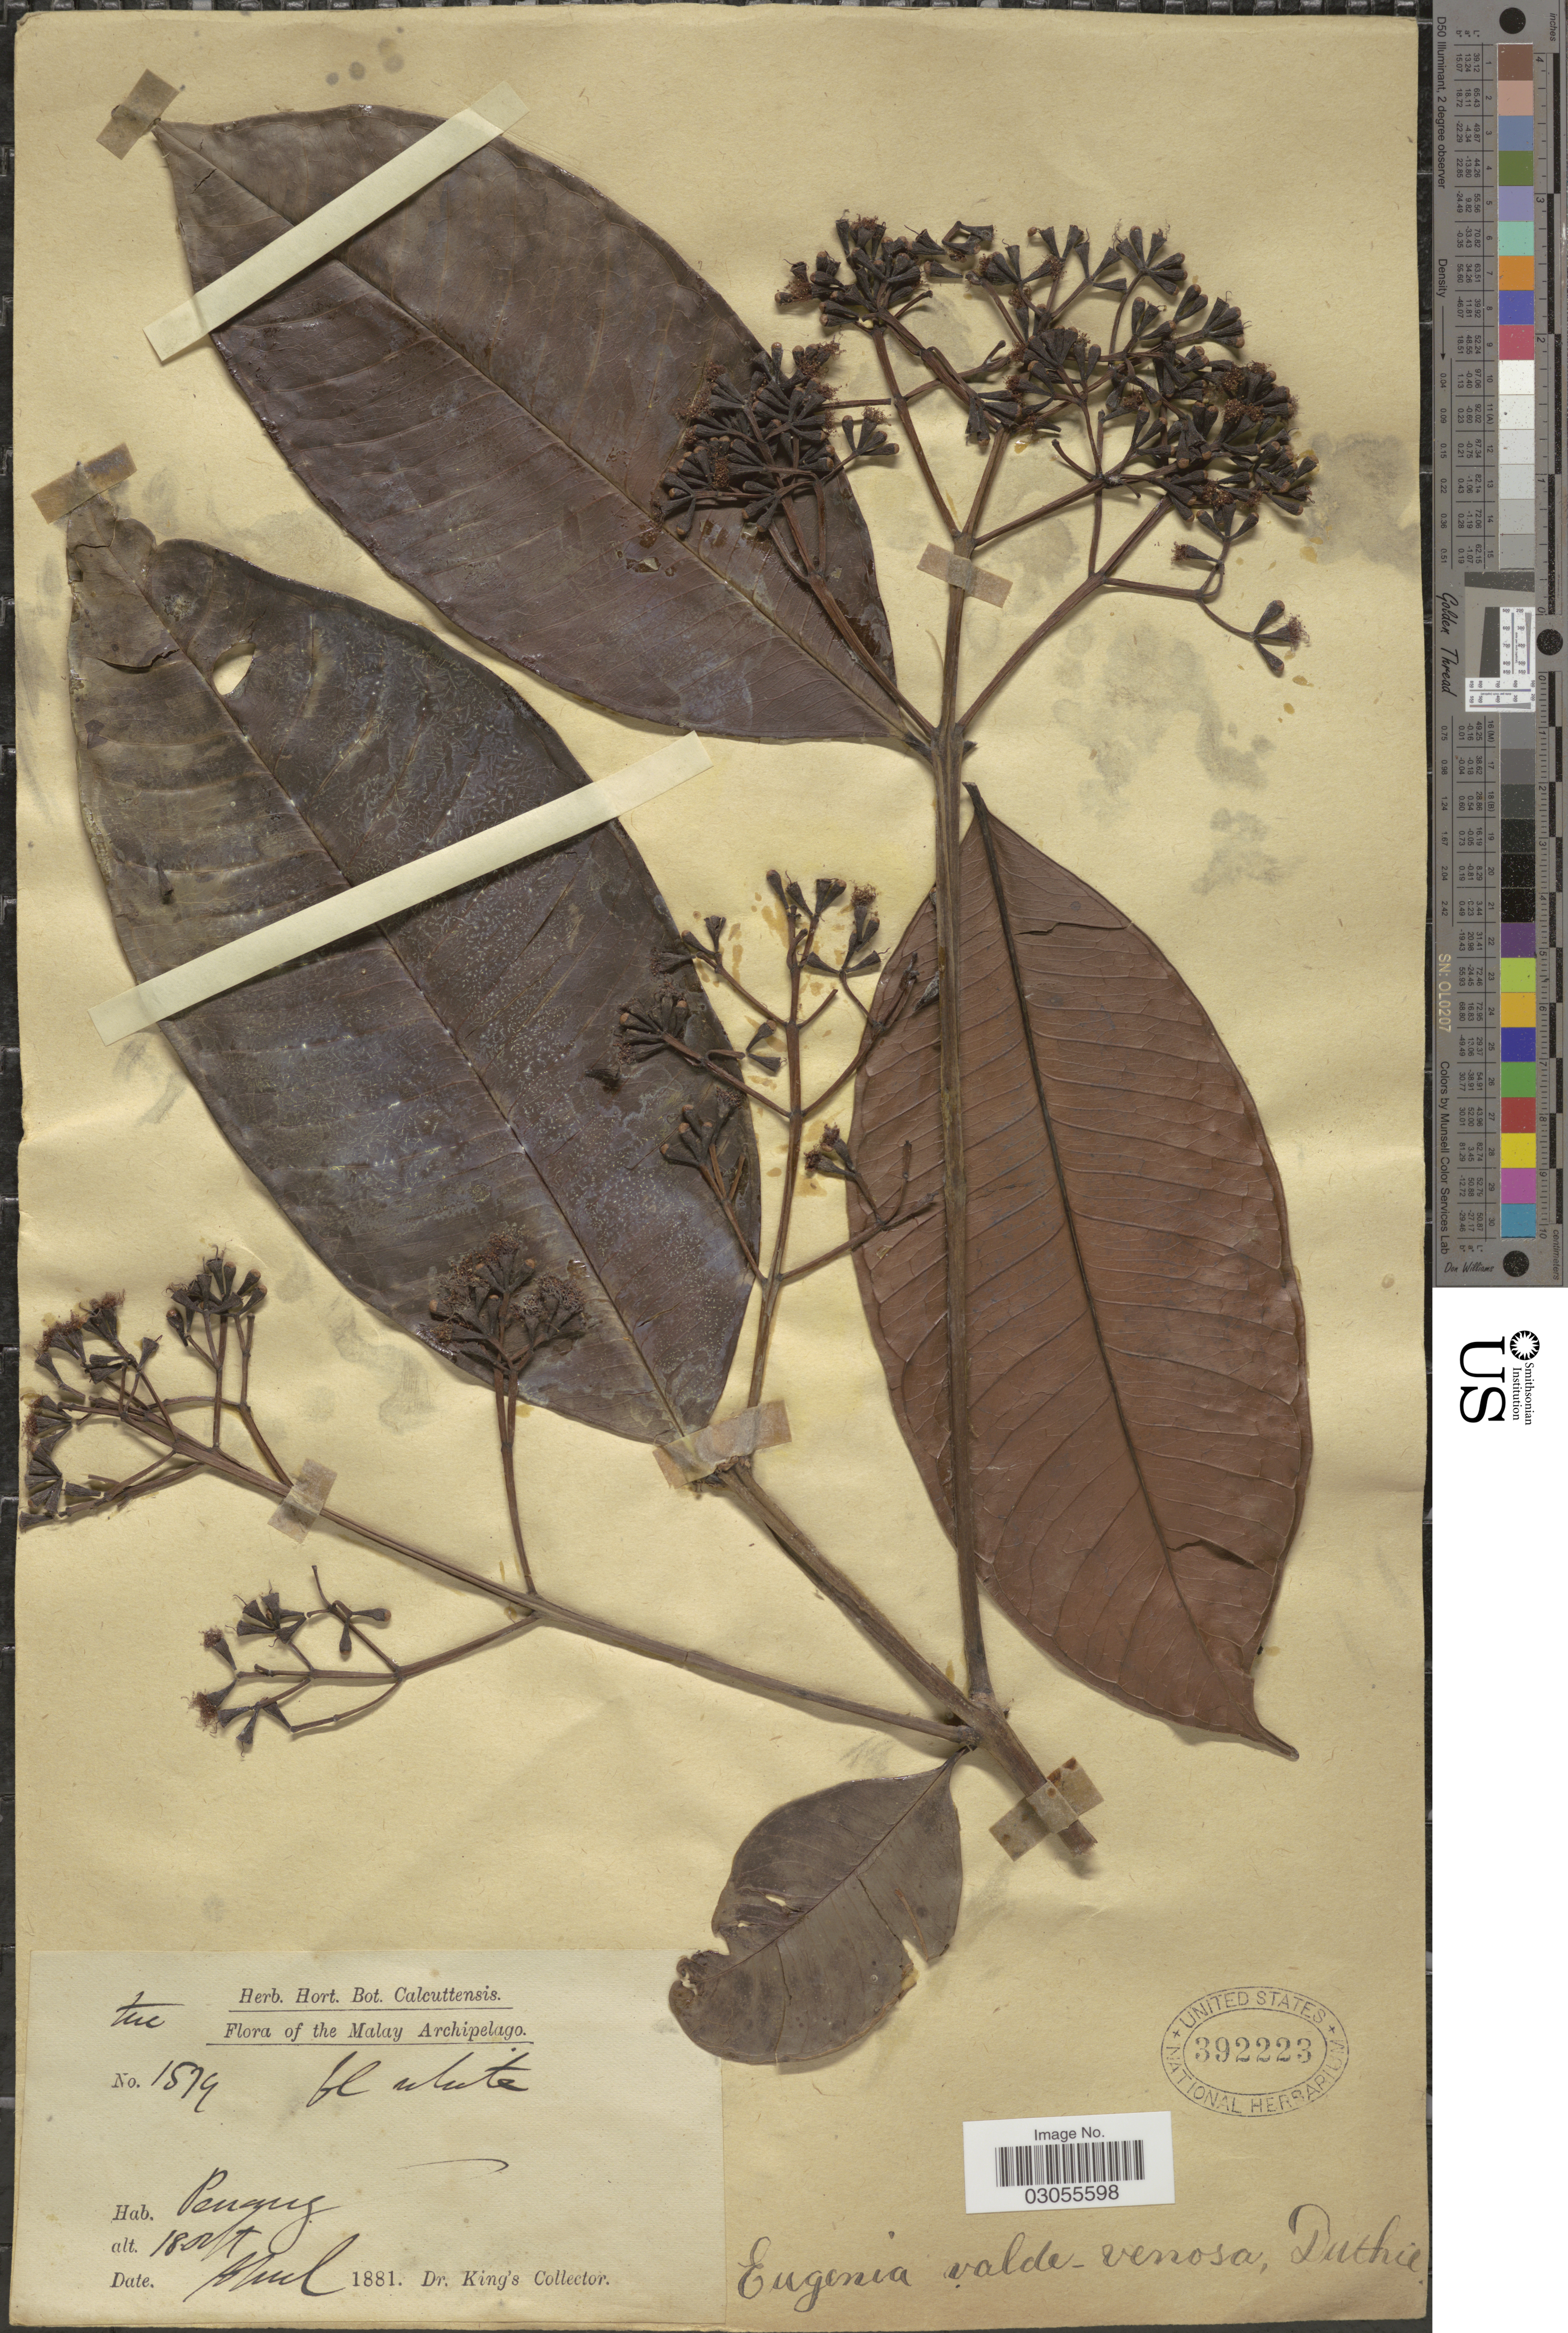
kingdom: Plantae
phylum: Tracheophyta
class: Magnoliopsida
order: Myrtales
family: Myrtaceae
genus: Syzygium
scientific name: Syzygium valdevenosum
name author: (Duthie) Merr. & L.M. Perry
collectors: Dr. King's collector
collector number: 1579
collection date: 1881-07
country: Malaysia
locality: Malay Archipelago. Penang.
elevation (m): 549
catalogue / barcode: US 392223